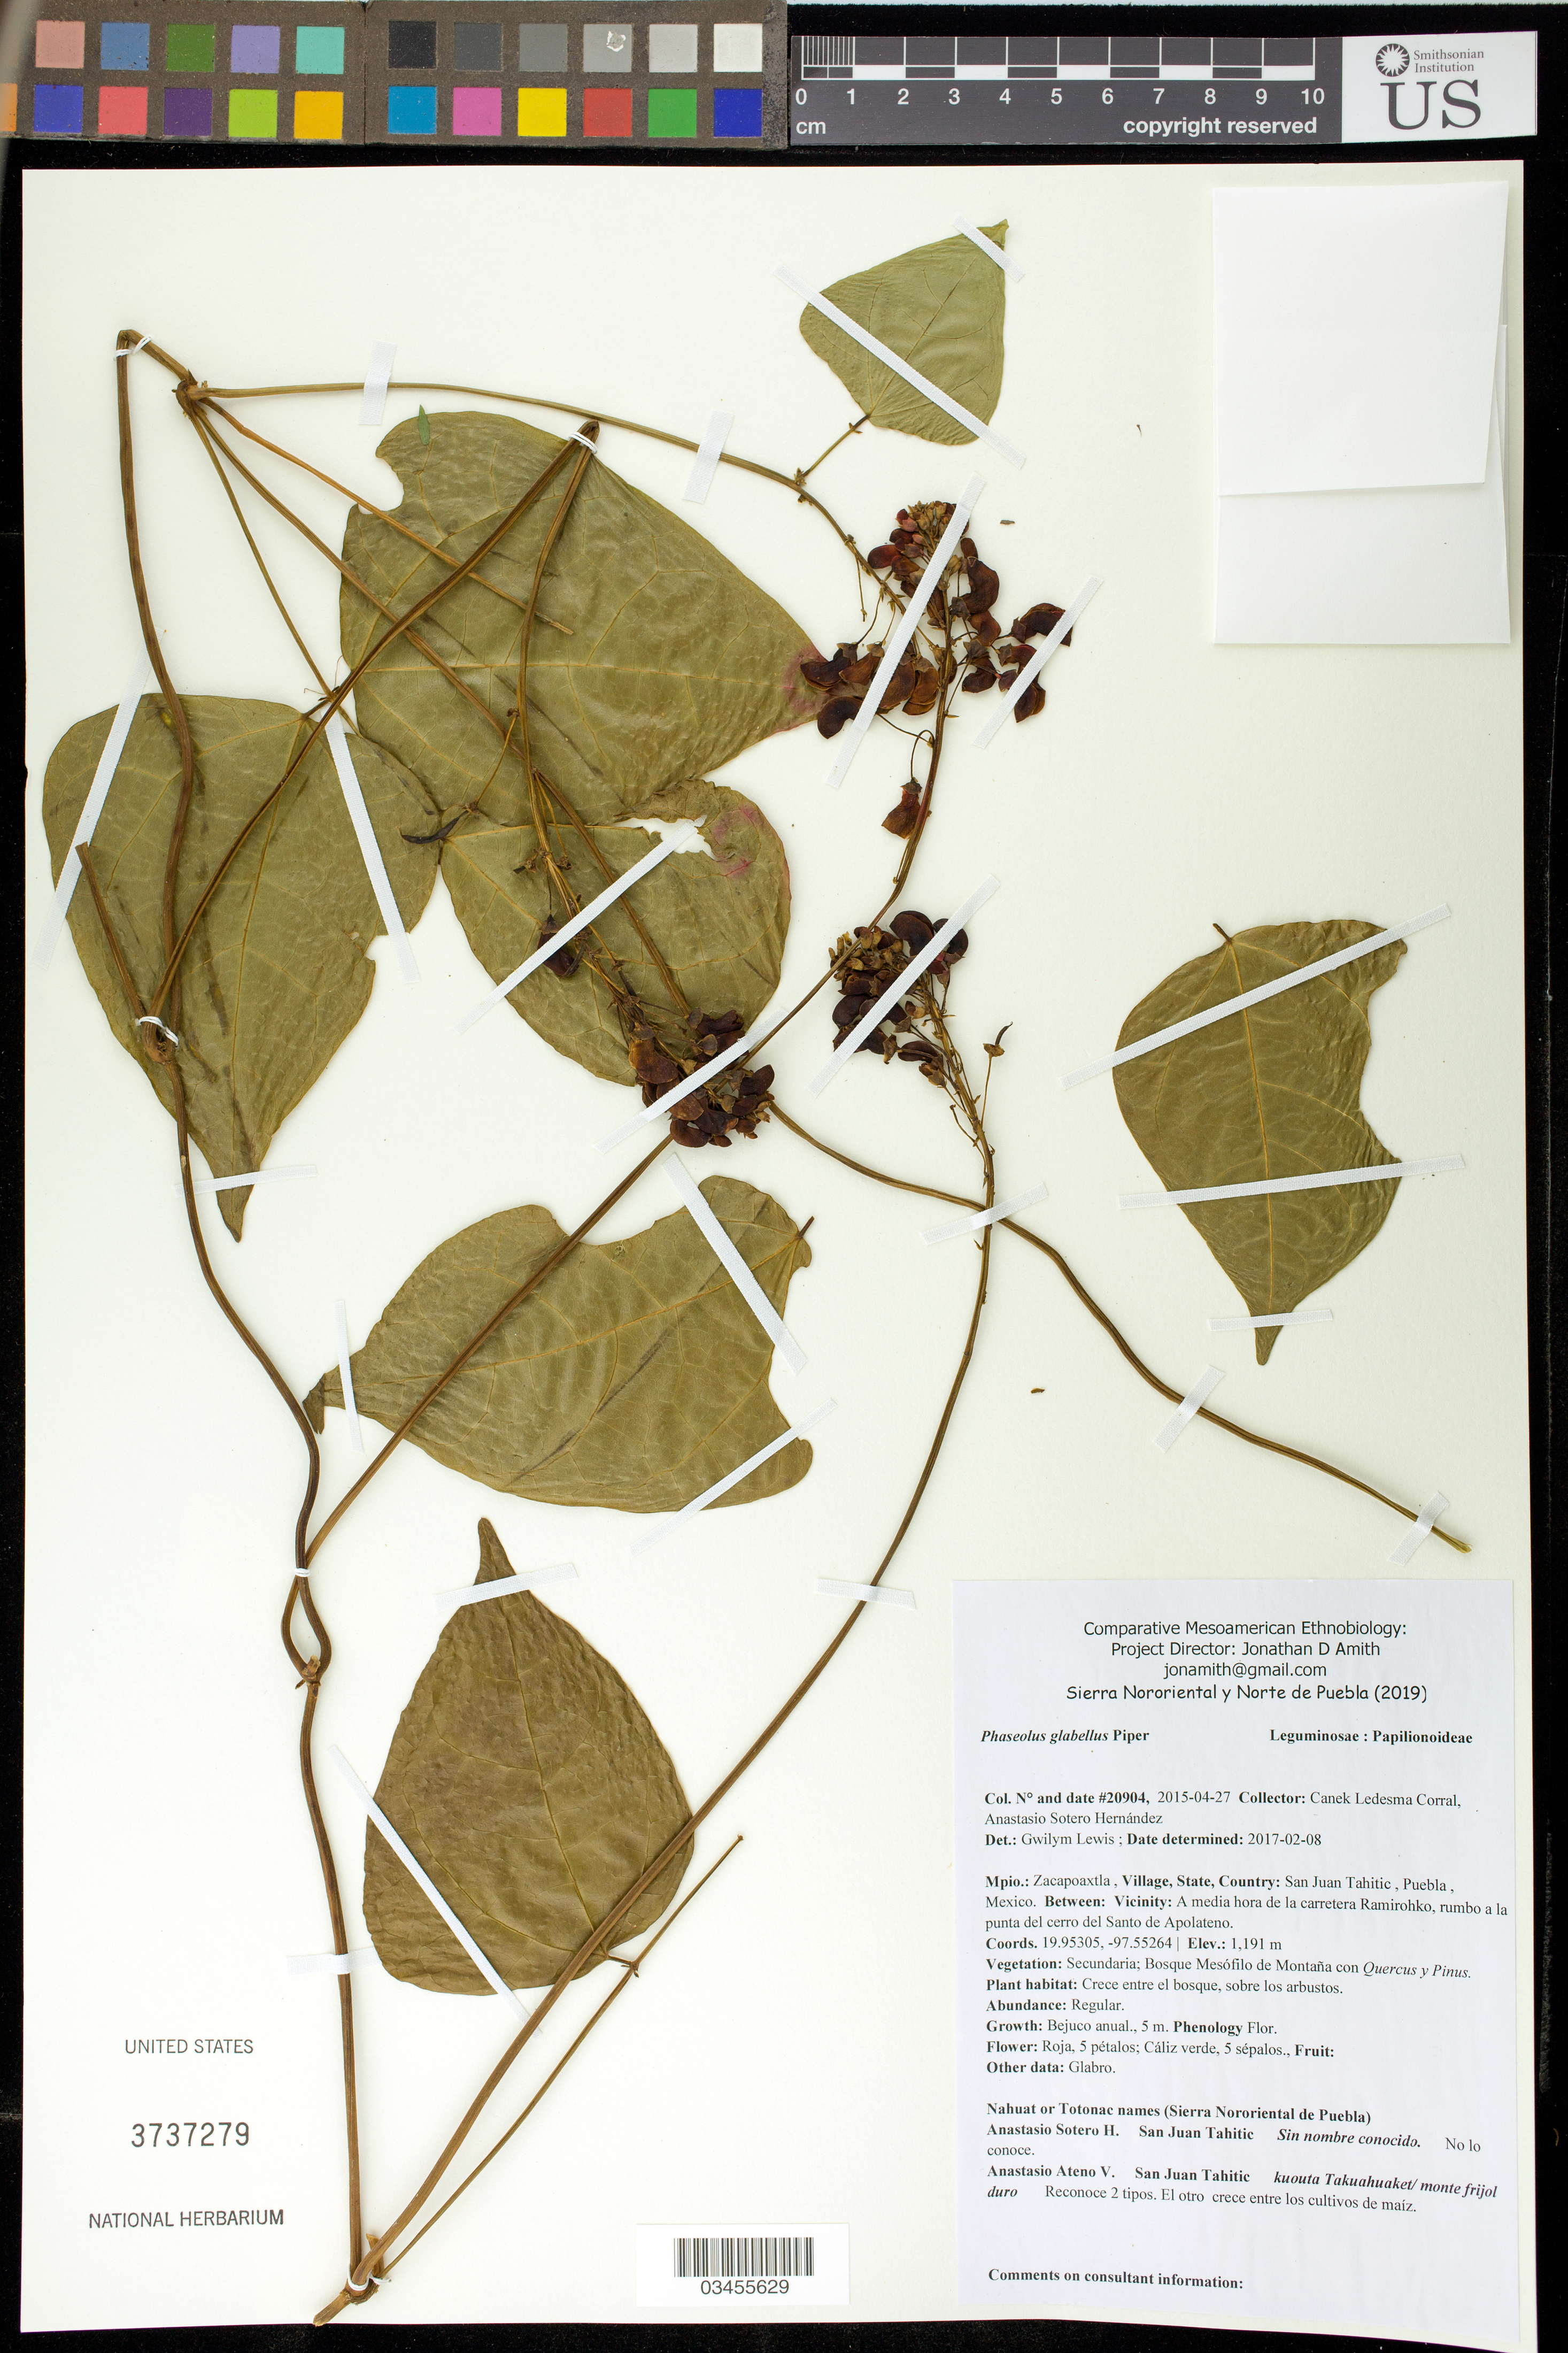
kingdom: Plantae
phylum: Tracheophyta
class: Magnoliopsida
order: Fabales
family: Fabaceae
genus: Phaseolus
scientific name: Phaseolus glabellus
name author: Piper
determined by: Lewis, G.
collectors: Canek Ledesma C. & A. Sotero H.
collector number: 20904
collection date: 2015-04-27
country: México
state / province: Puebla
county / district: Zacapoaxtla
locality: PUEBLO: San Juan Tahitic; LOCALIDAD EXACTA: A media hora de la carretera Ramirohko, rumbo a la punta del cerro del Santo de Apolateno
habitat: Bosque mesófilo de montaña con Quercus y Pinus | Crece entre el bosque, sobre los arbustos.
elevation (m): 1191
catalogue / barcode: US 3737279